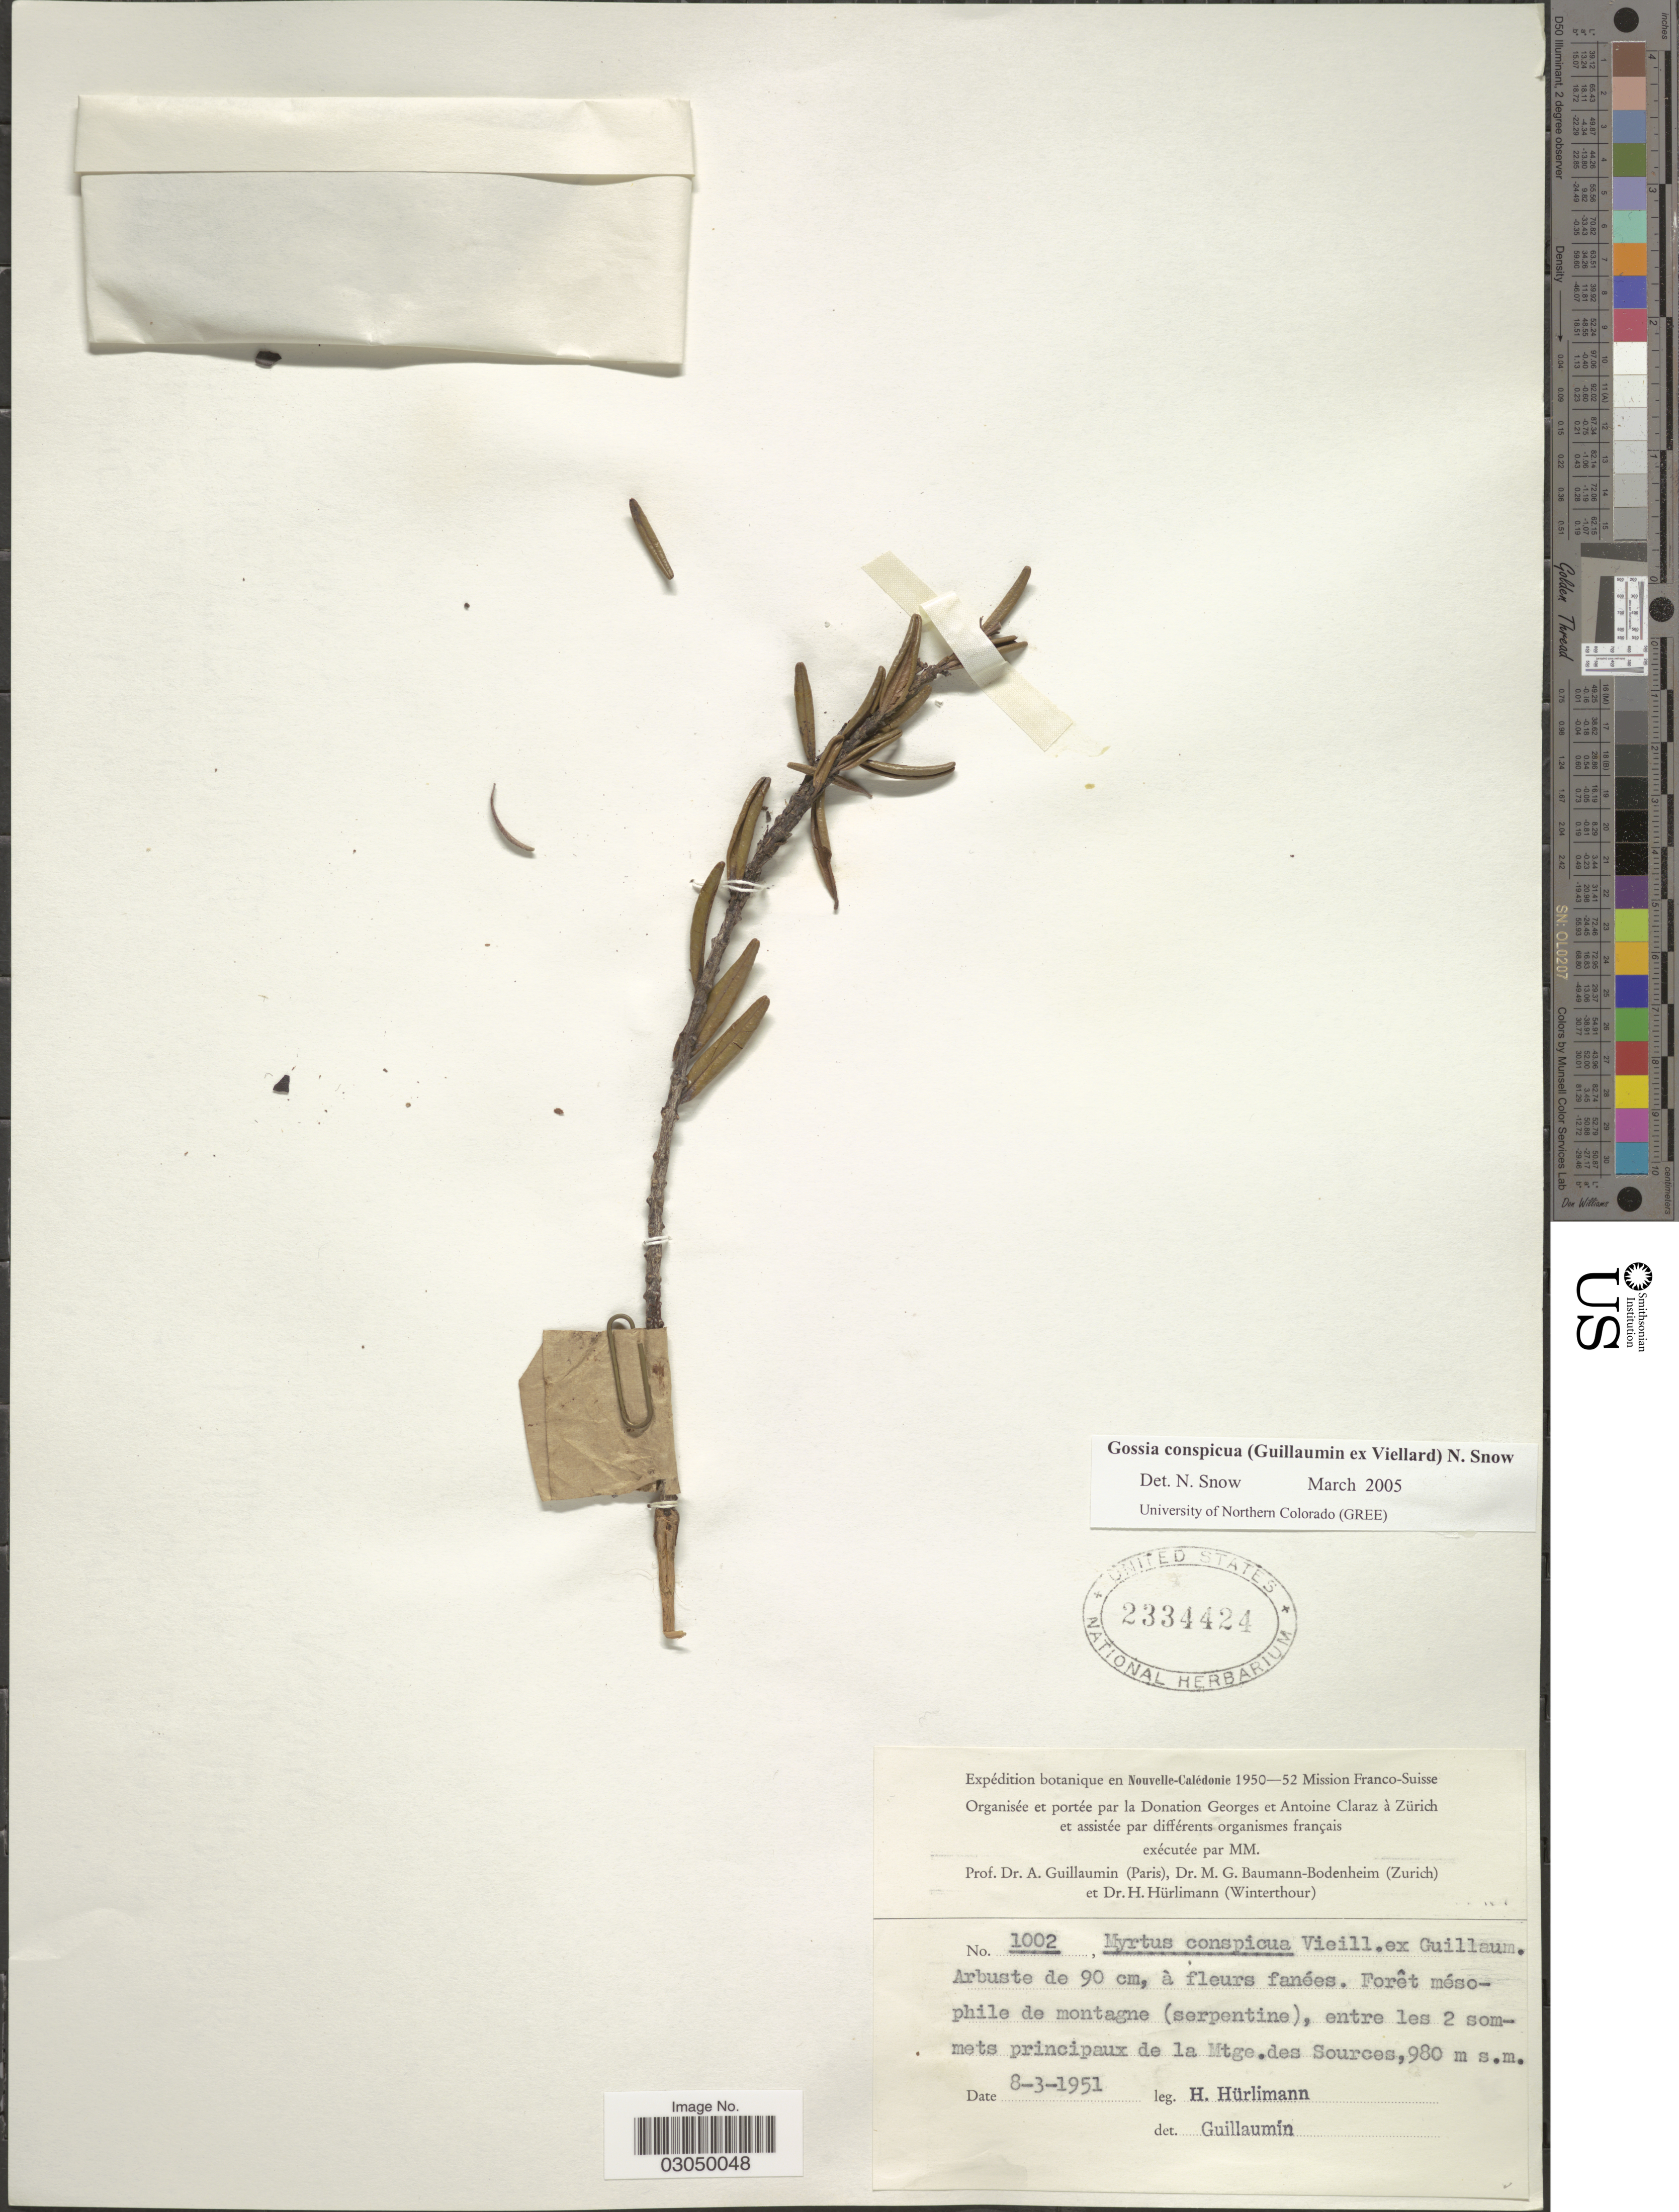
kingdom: Plantae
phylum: Tracheophyta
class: Magnoliopsida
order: Myrtales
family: Myrtaceae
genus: Gossia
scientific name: Gossia conspicua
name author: (Vieill. ex Guillaumin) N. Snow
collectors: H. Hürlimann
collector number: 1002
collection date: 1951-03-08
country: New Caledonia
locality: En Nouvelle-Calédonie. Forêt mésophile de montagne (serpentine), entre les 2 sommets principaux de la Mtge. des Sources.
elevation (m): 980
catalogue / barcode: US 2334424